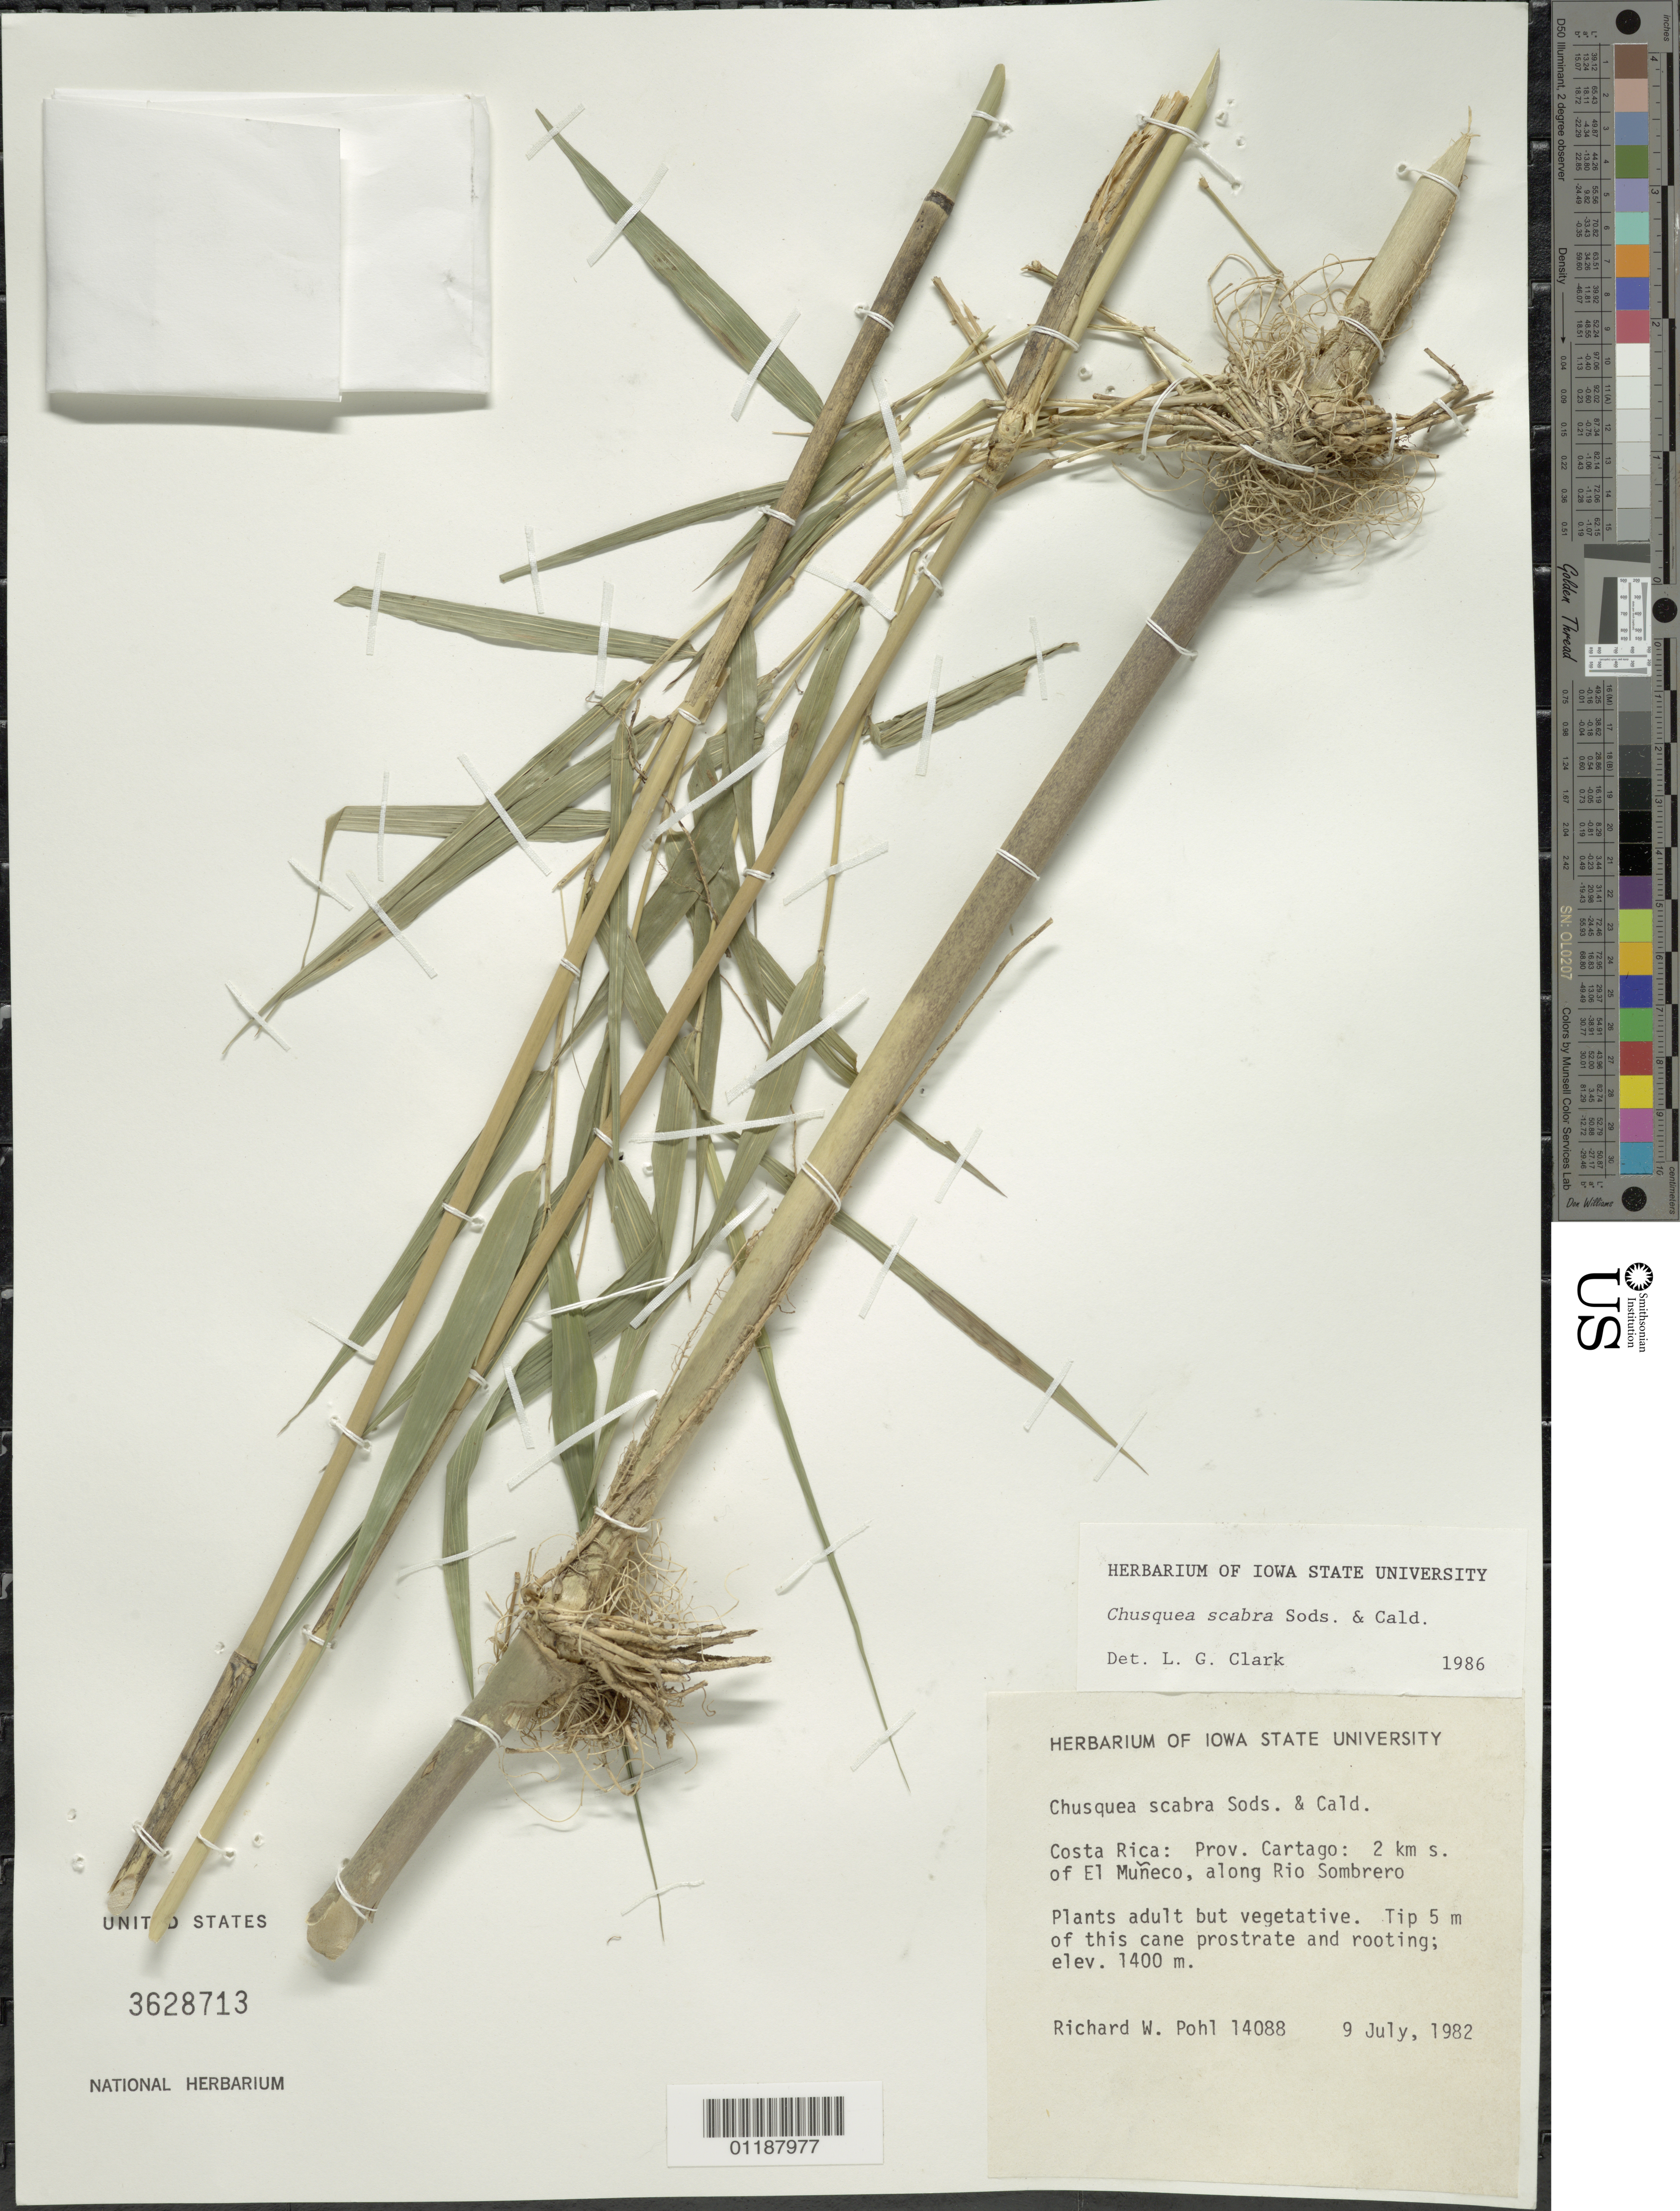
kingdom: Plantae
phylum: Tracheophyta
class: Liliopsida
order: Poales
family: Poaceae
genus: Chusquea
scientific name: Chusquea scabra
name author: Soderstr. & C. E. Calderón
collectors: R. W. Pohl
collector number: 14088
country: Costa Rica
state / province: Cartago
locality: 2 mi S of El Muneco, along Rio Sombrero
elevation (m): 1400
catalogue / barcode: US 3628713